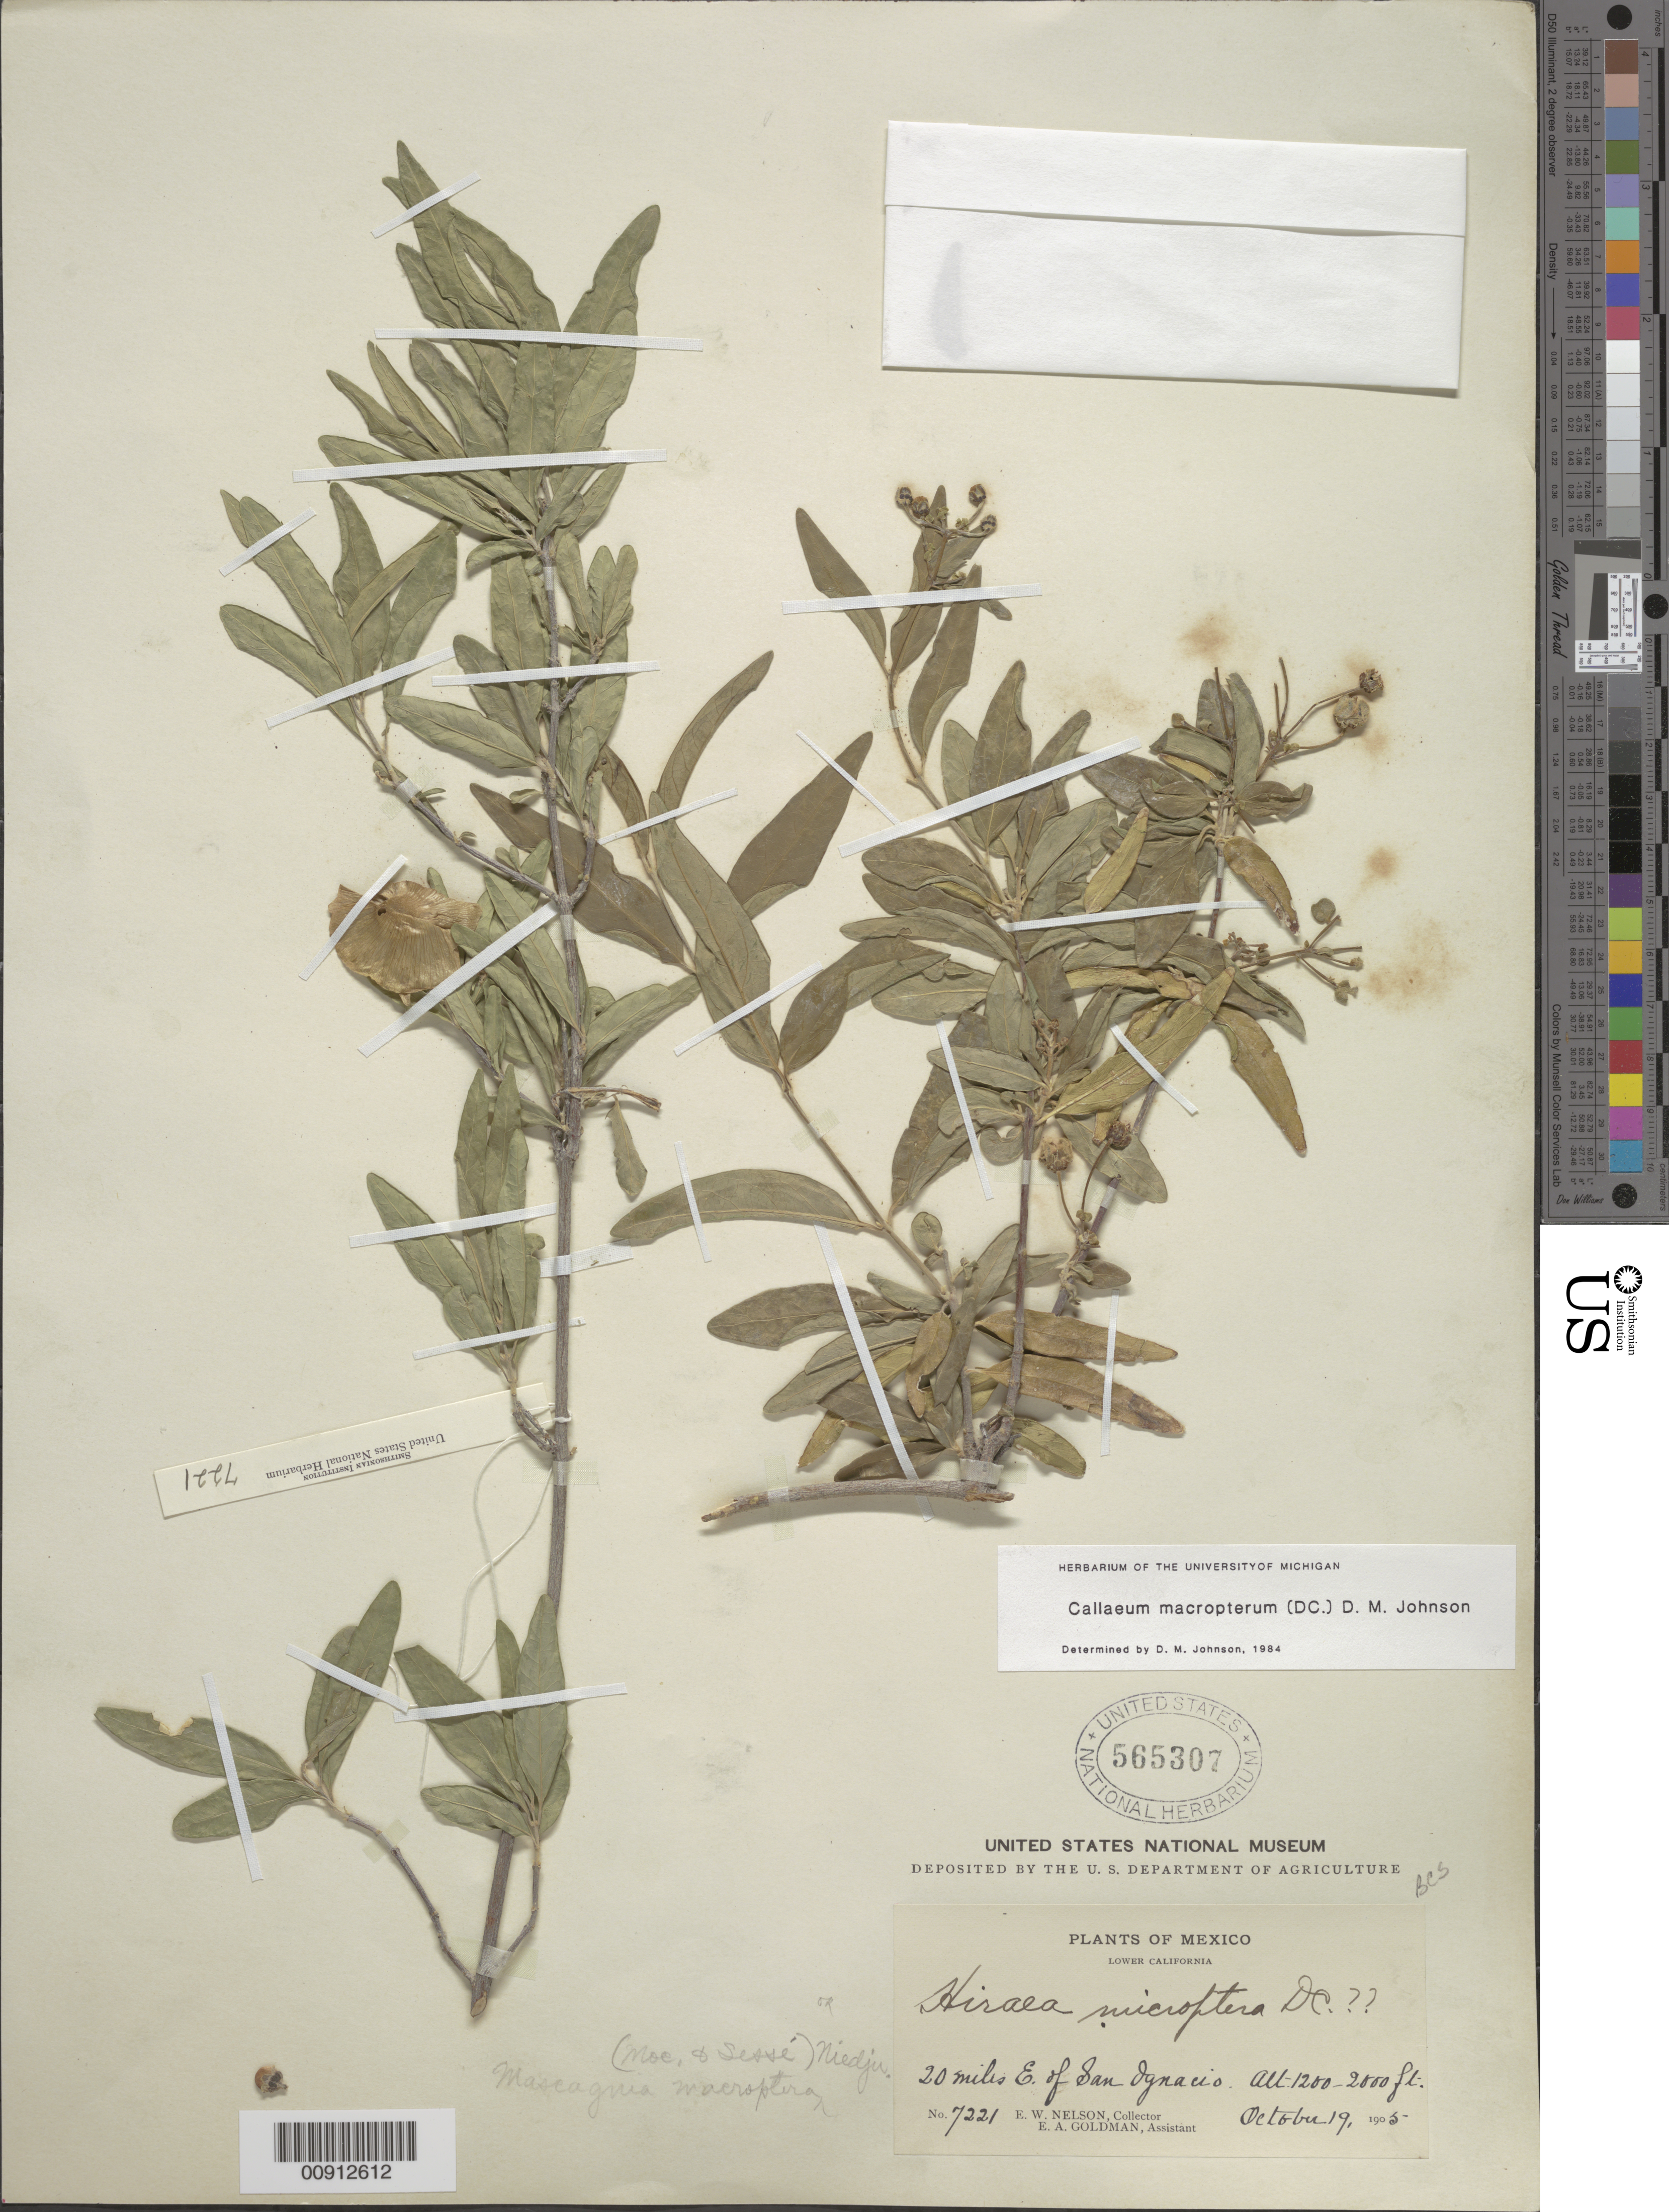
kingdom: Plantae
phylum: Tracheophyta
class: Magnoliopsida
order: Malpighiales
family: Malpighiaceae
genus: Callaeum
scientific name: Callaeum macropterum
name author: (Moc. & Sessé ex DC.) D.M. Johnson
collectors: E. W. Nelson & E. A. Goldman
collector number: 7221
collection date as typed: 19 Oct 1905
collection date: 1905-10-19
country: Mexico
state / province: Baja California Sur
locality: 20 miles E. of San Ignacio.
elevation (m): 366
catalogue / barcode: US 565307